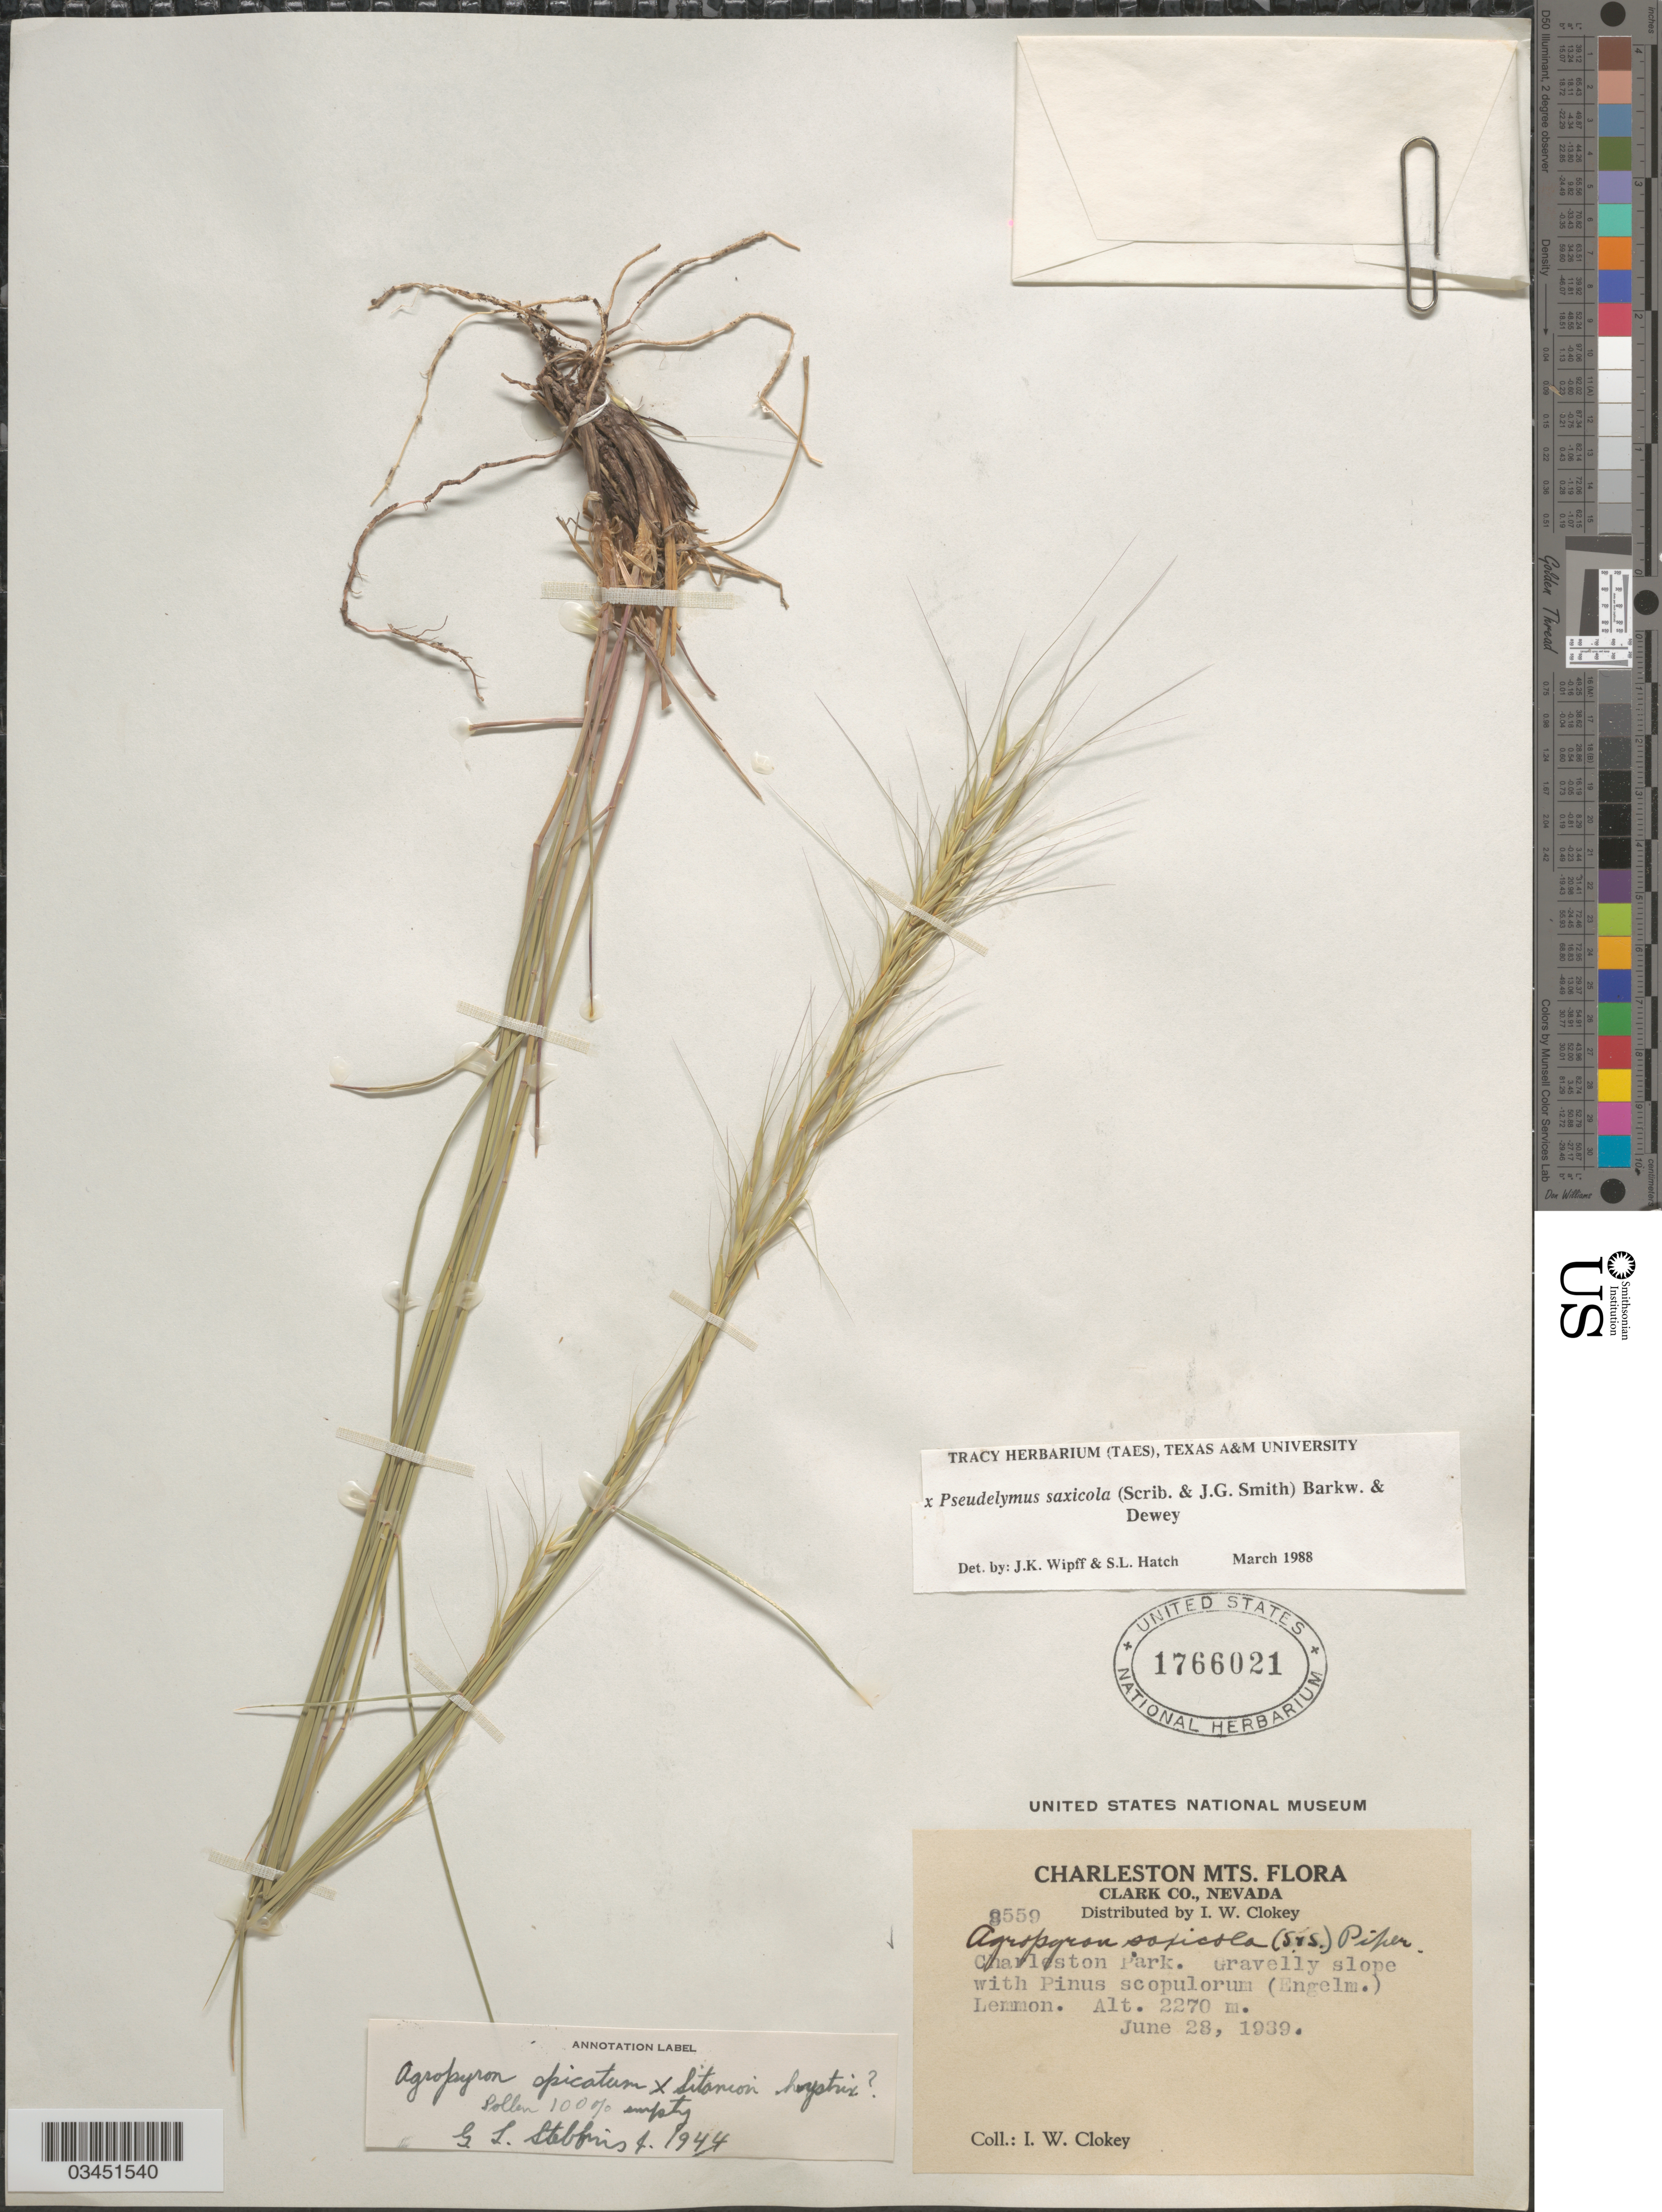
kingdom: Plantae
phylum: Tracheophyta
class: Liliopsida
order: Poales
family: Poaceae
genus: Pseudelymus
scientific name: x Pseudelymus saxicola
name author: (Scribn. & J.G. Sm.) Barkworth & Dewey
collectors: I. W. Clokey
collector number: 8559*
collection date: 1939-06-28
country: United States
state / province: Nevada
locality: Charleston Mts. Clark Co. Charleston Park.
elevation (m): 2270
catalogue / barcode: US 1766021